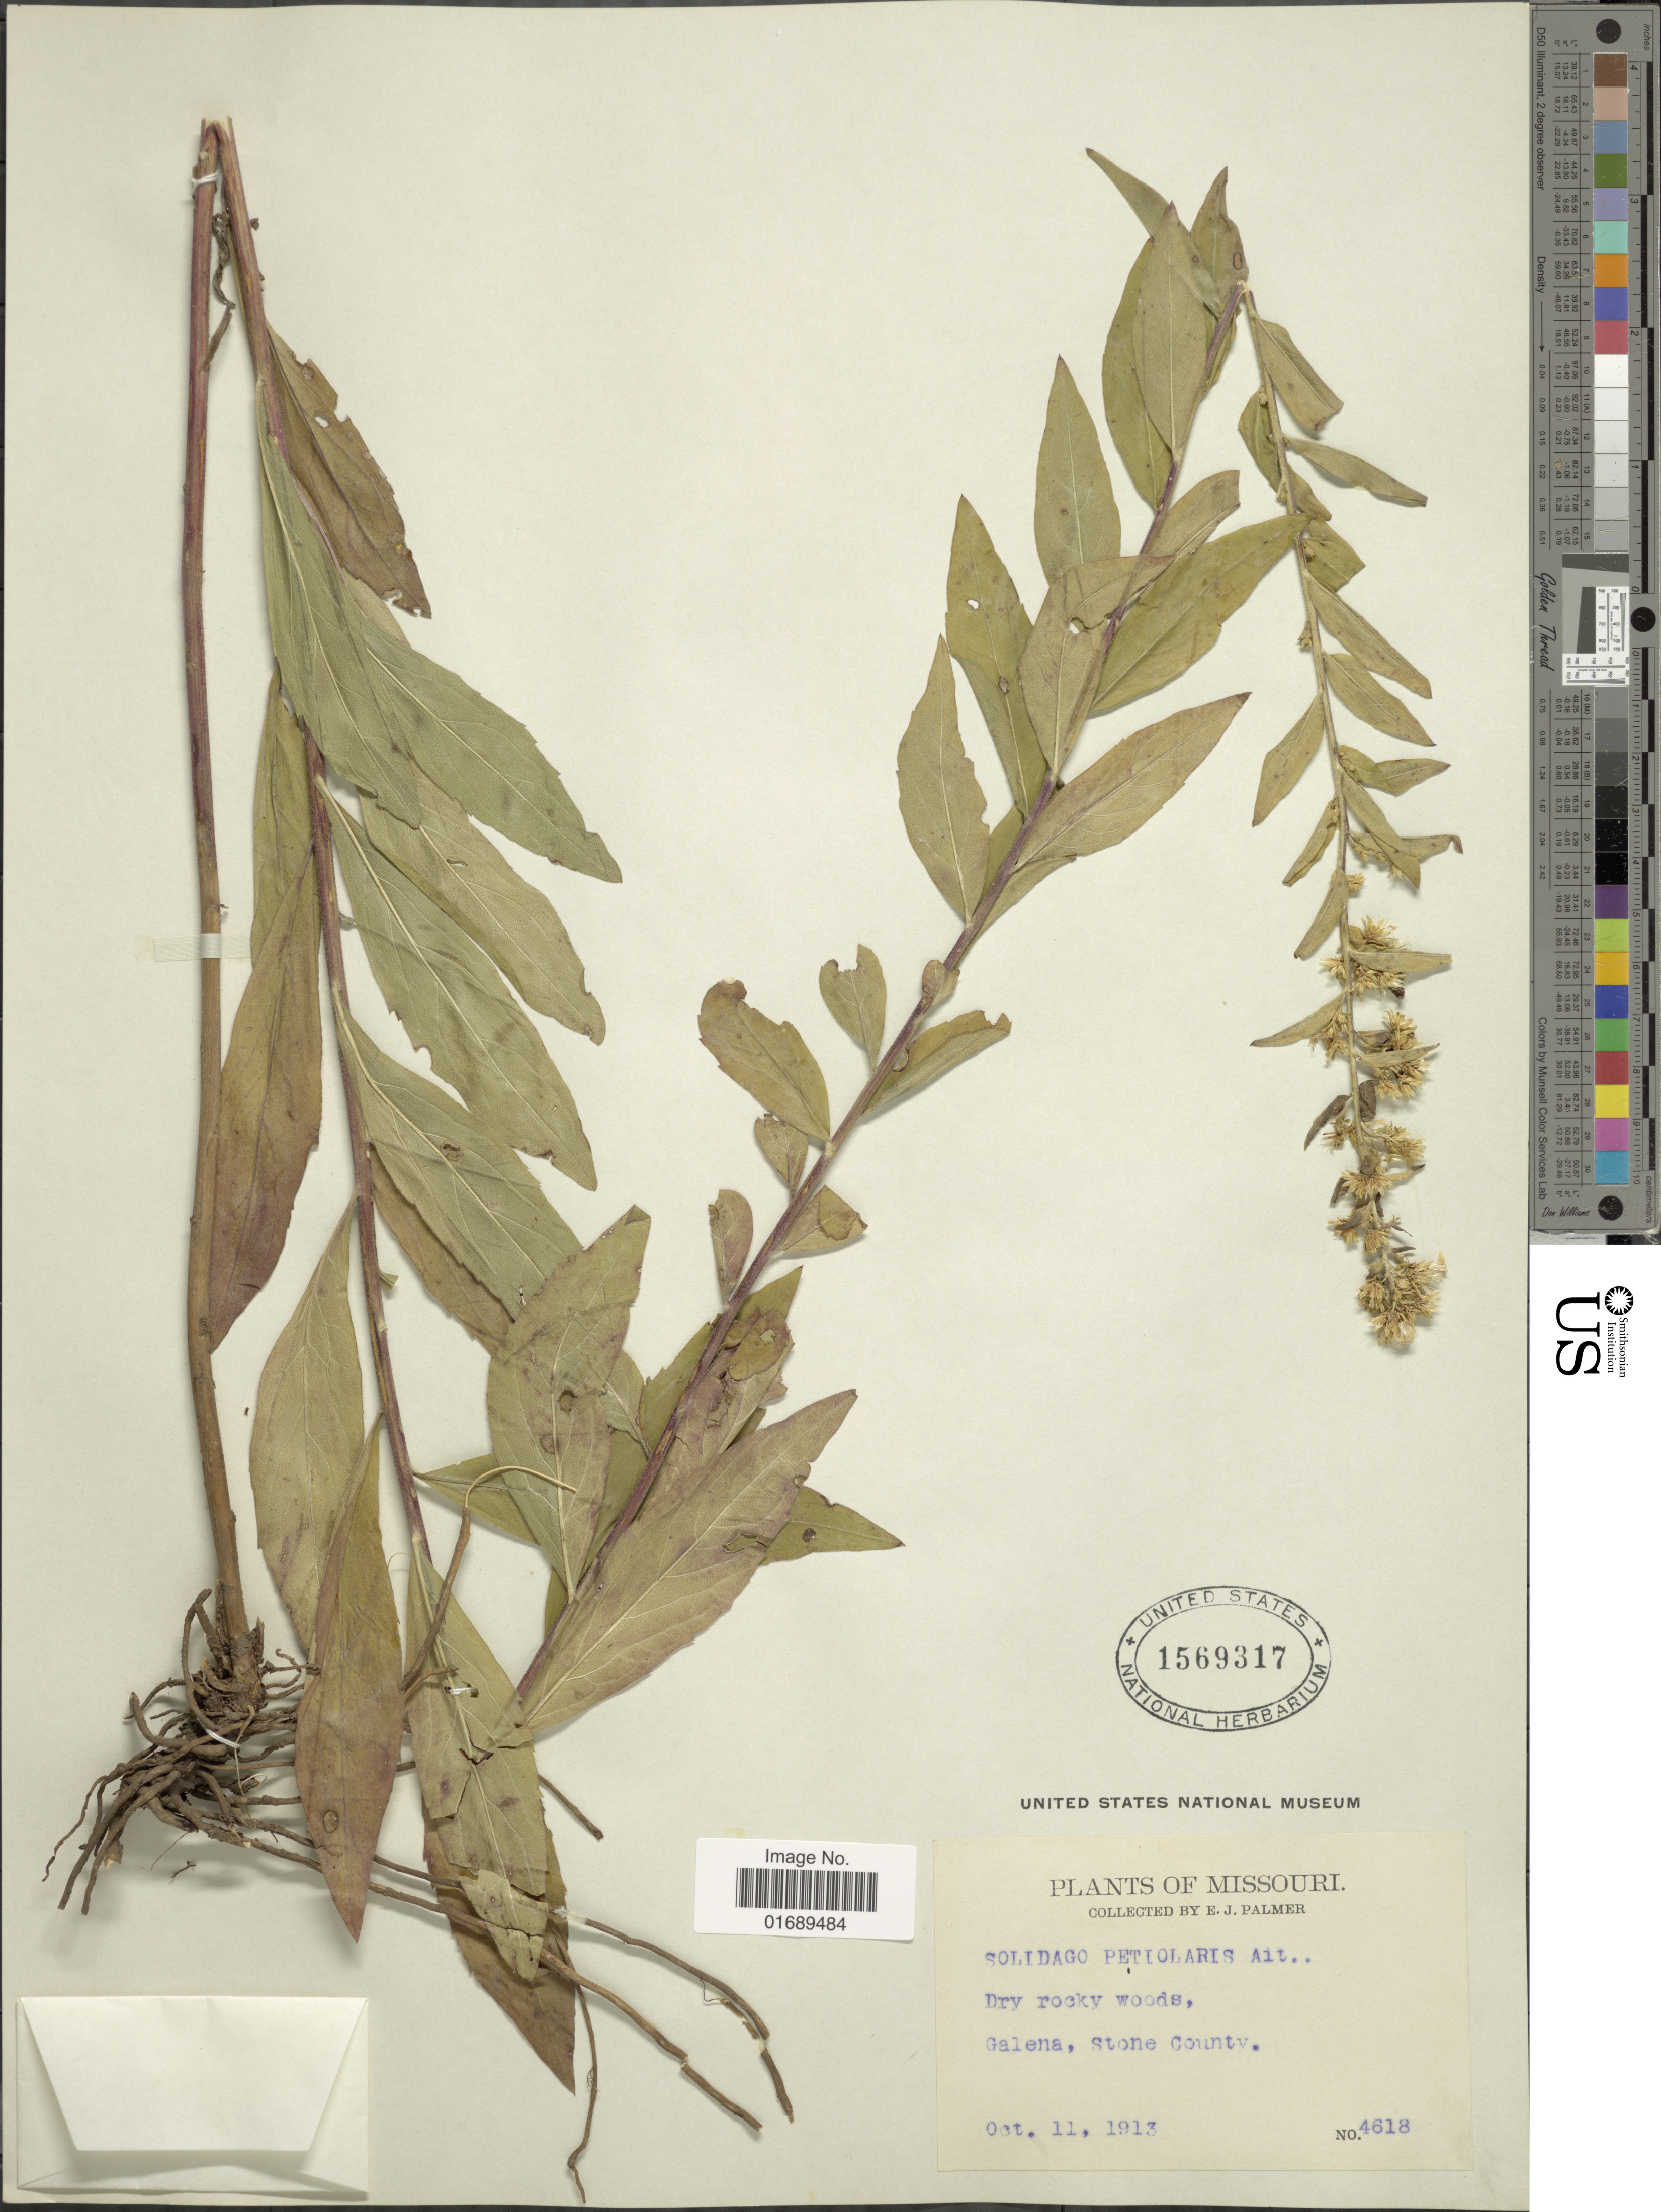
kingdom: Plantae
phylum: Tracheophyta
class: Magnoliopsida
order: Asterales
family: Asteraceae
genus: Solidago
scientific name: Solidago petiolaris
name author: Aiton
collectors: E. J. Palmer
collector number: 4618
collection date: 1913-10-11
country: United States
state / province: Missouri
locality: Dry rocky woods, Galena, Stone County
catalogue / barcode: US 1569317